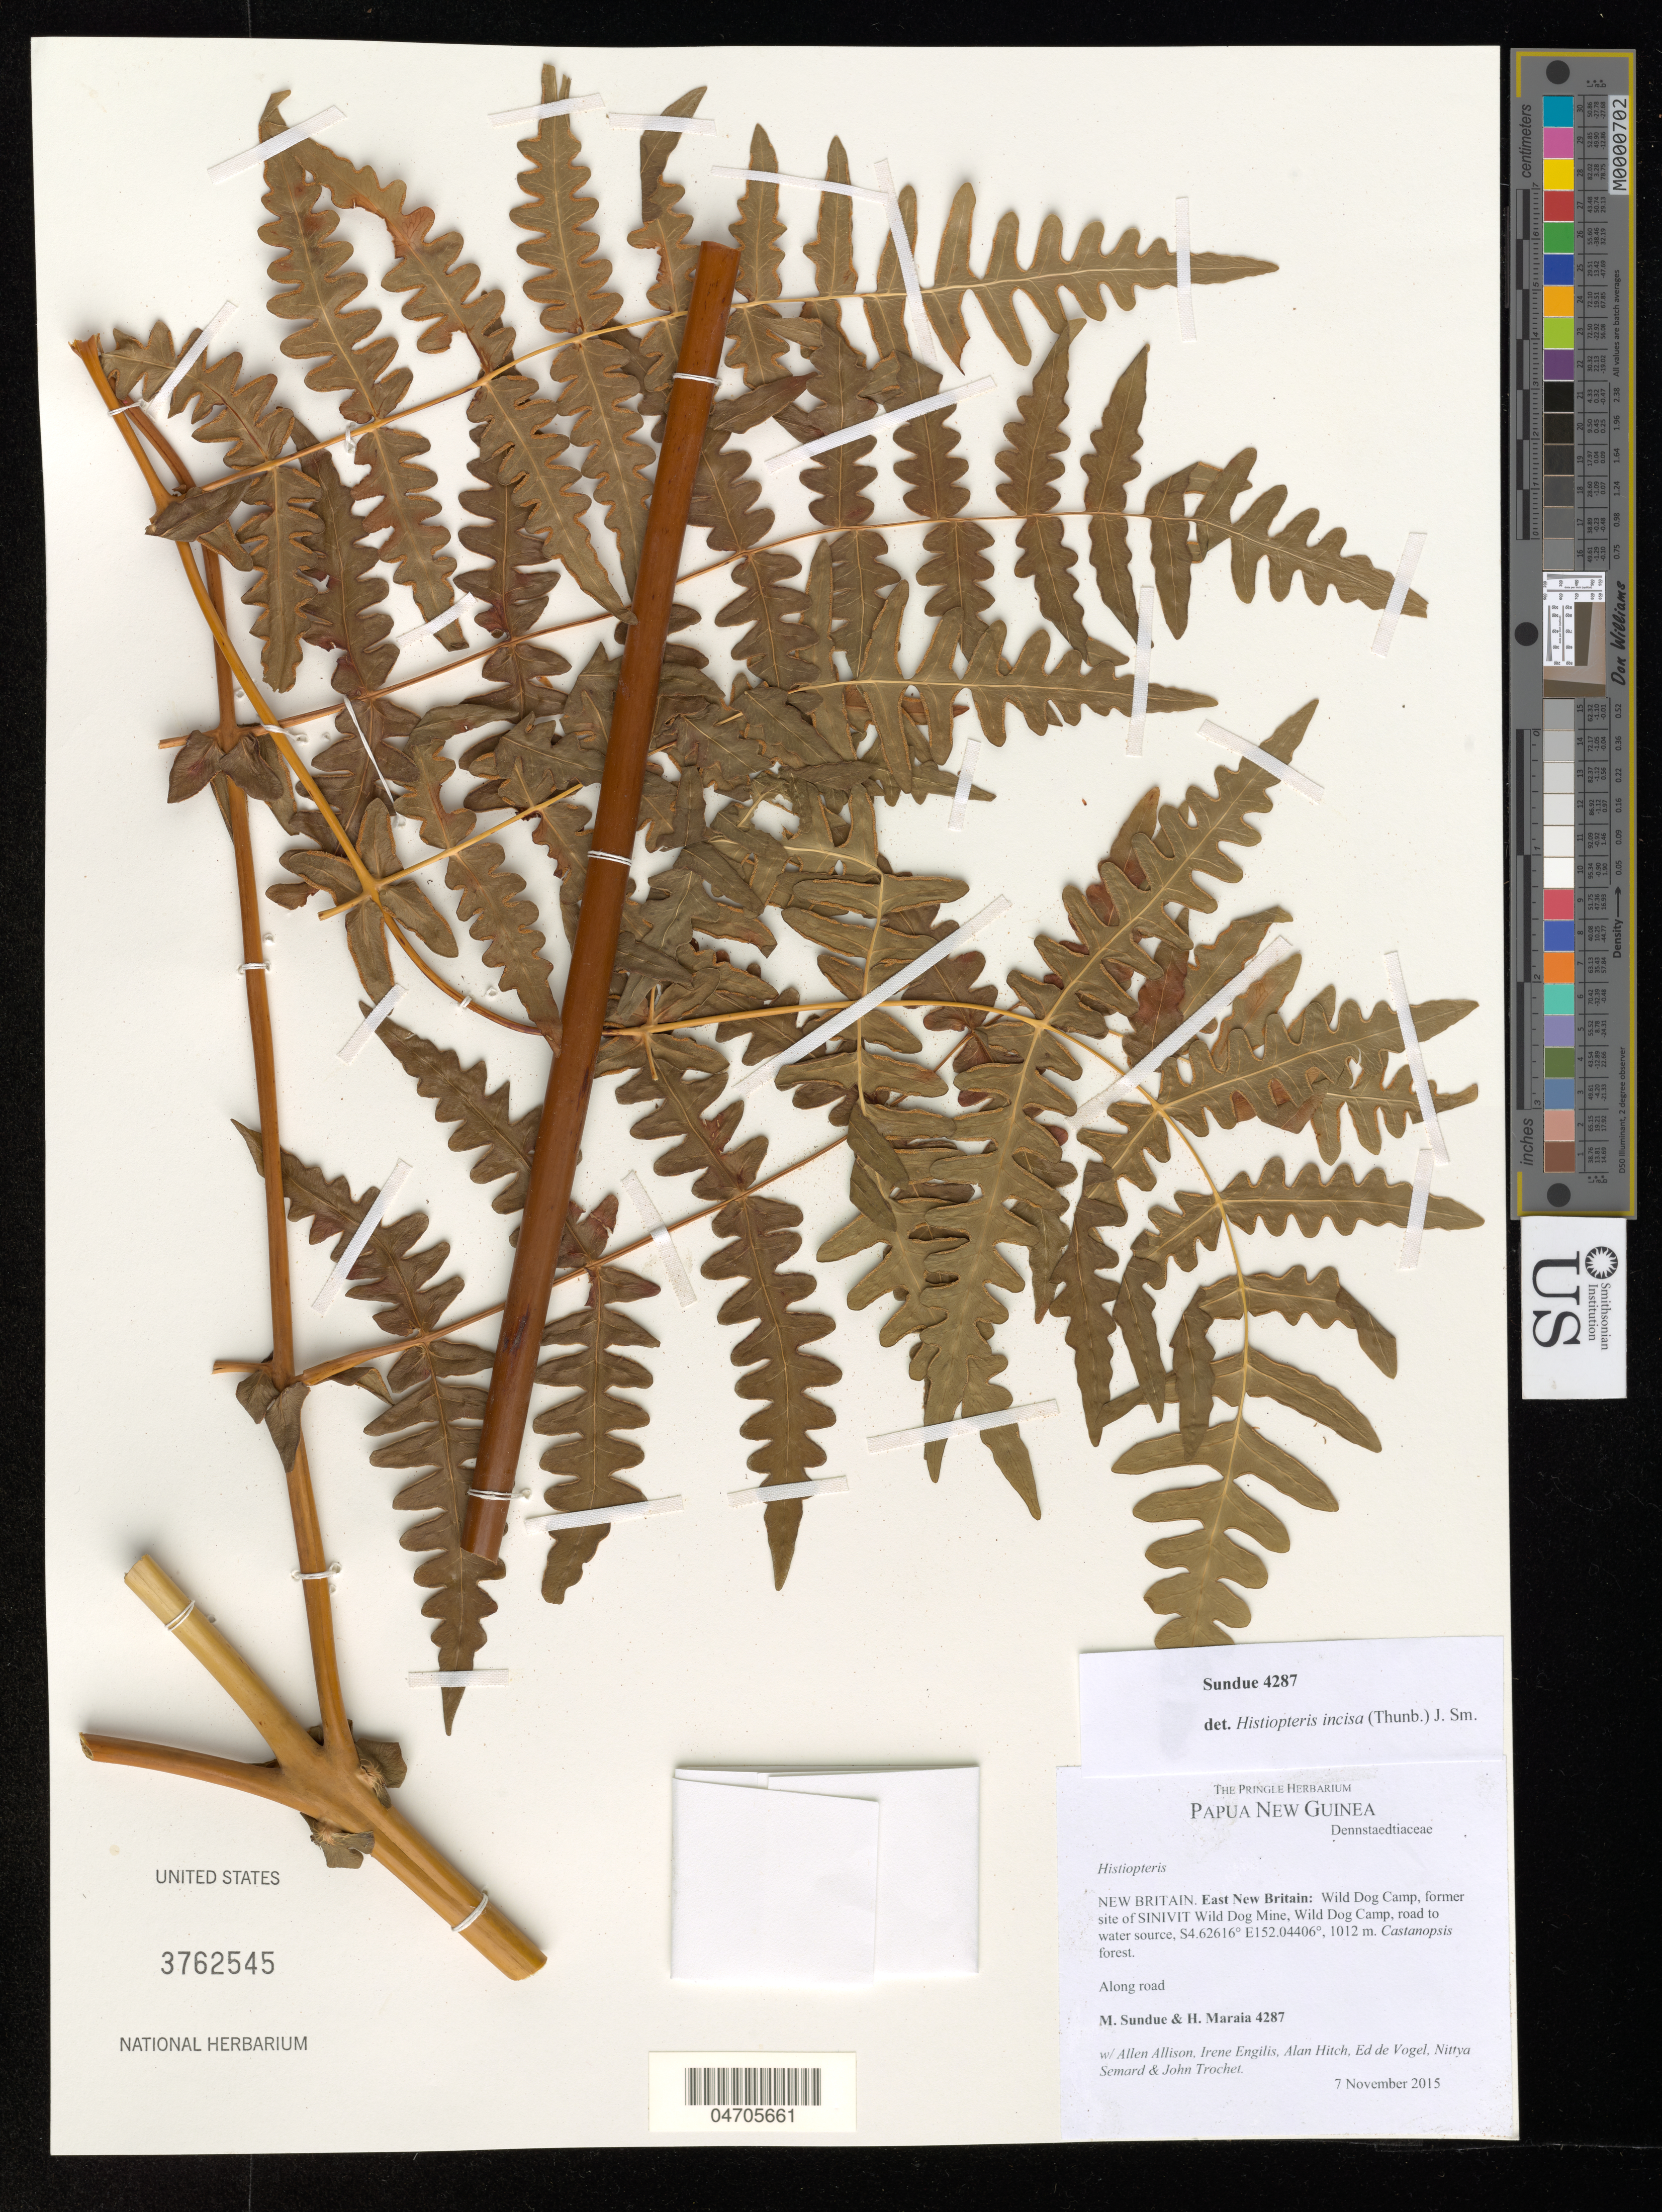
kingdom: Plantae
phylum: Tracheophyta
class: Polypodiopsida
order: Polypodiales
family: Dennstaedtiaceae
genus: Histiopteris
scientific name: Histiopteris incisa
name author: (Thunb.) J. Sm.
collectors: M. Sundue, H. Maraia, A. Allison & A. Garcia Jimenez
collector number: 4287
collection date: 2016-11-07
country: Papua New Guinea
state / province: East New Britain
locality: New Britain. Wild Dog Camp, former site of SINIVIT Wild Dog Mine, Wild Dog Camp, road to water source.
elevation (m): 1012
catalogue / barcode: US 3762545